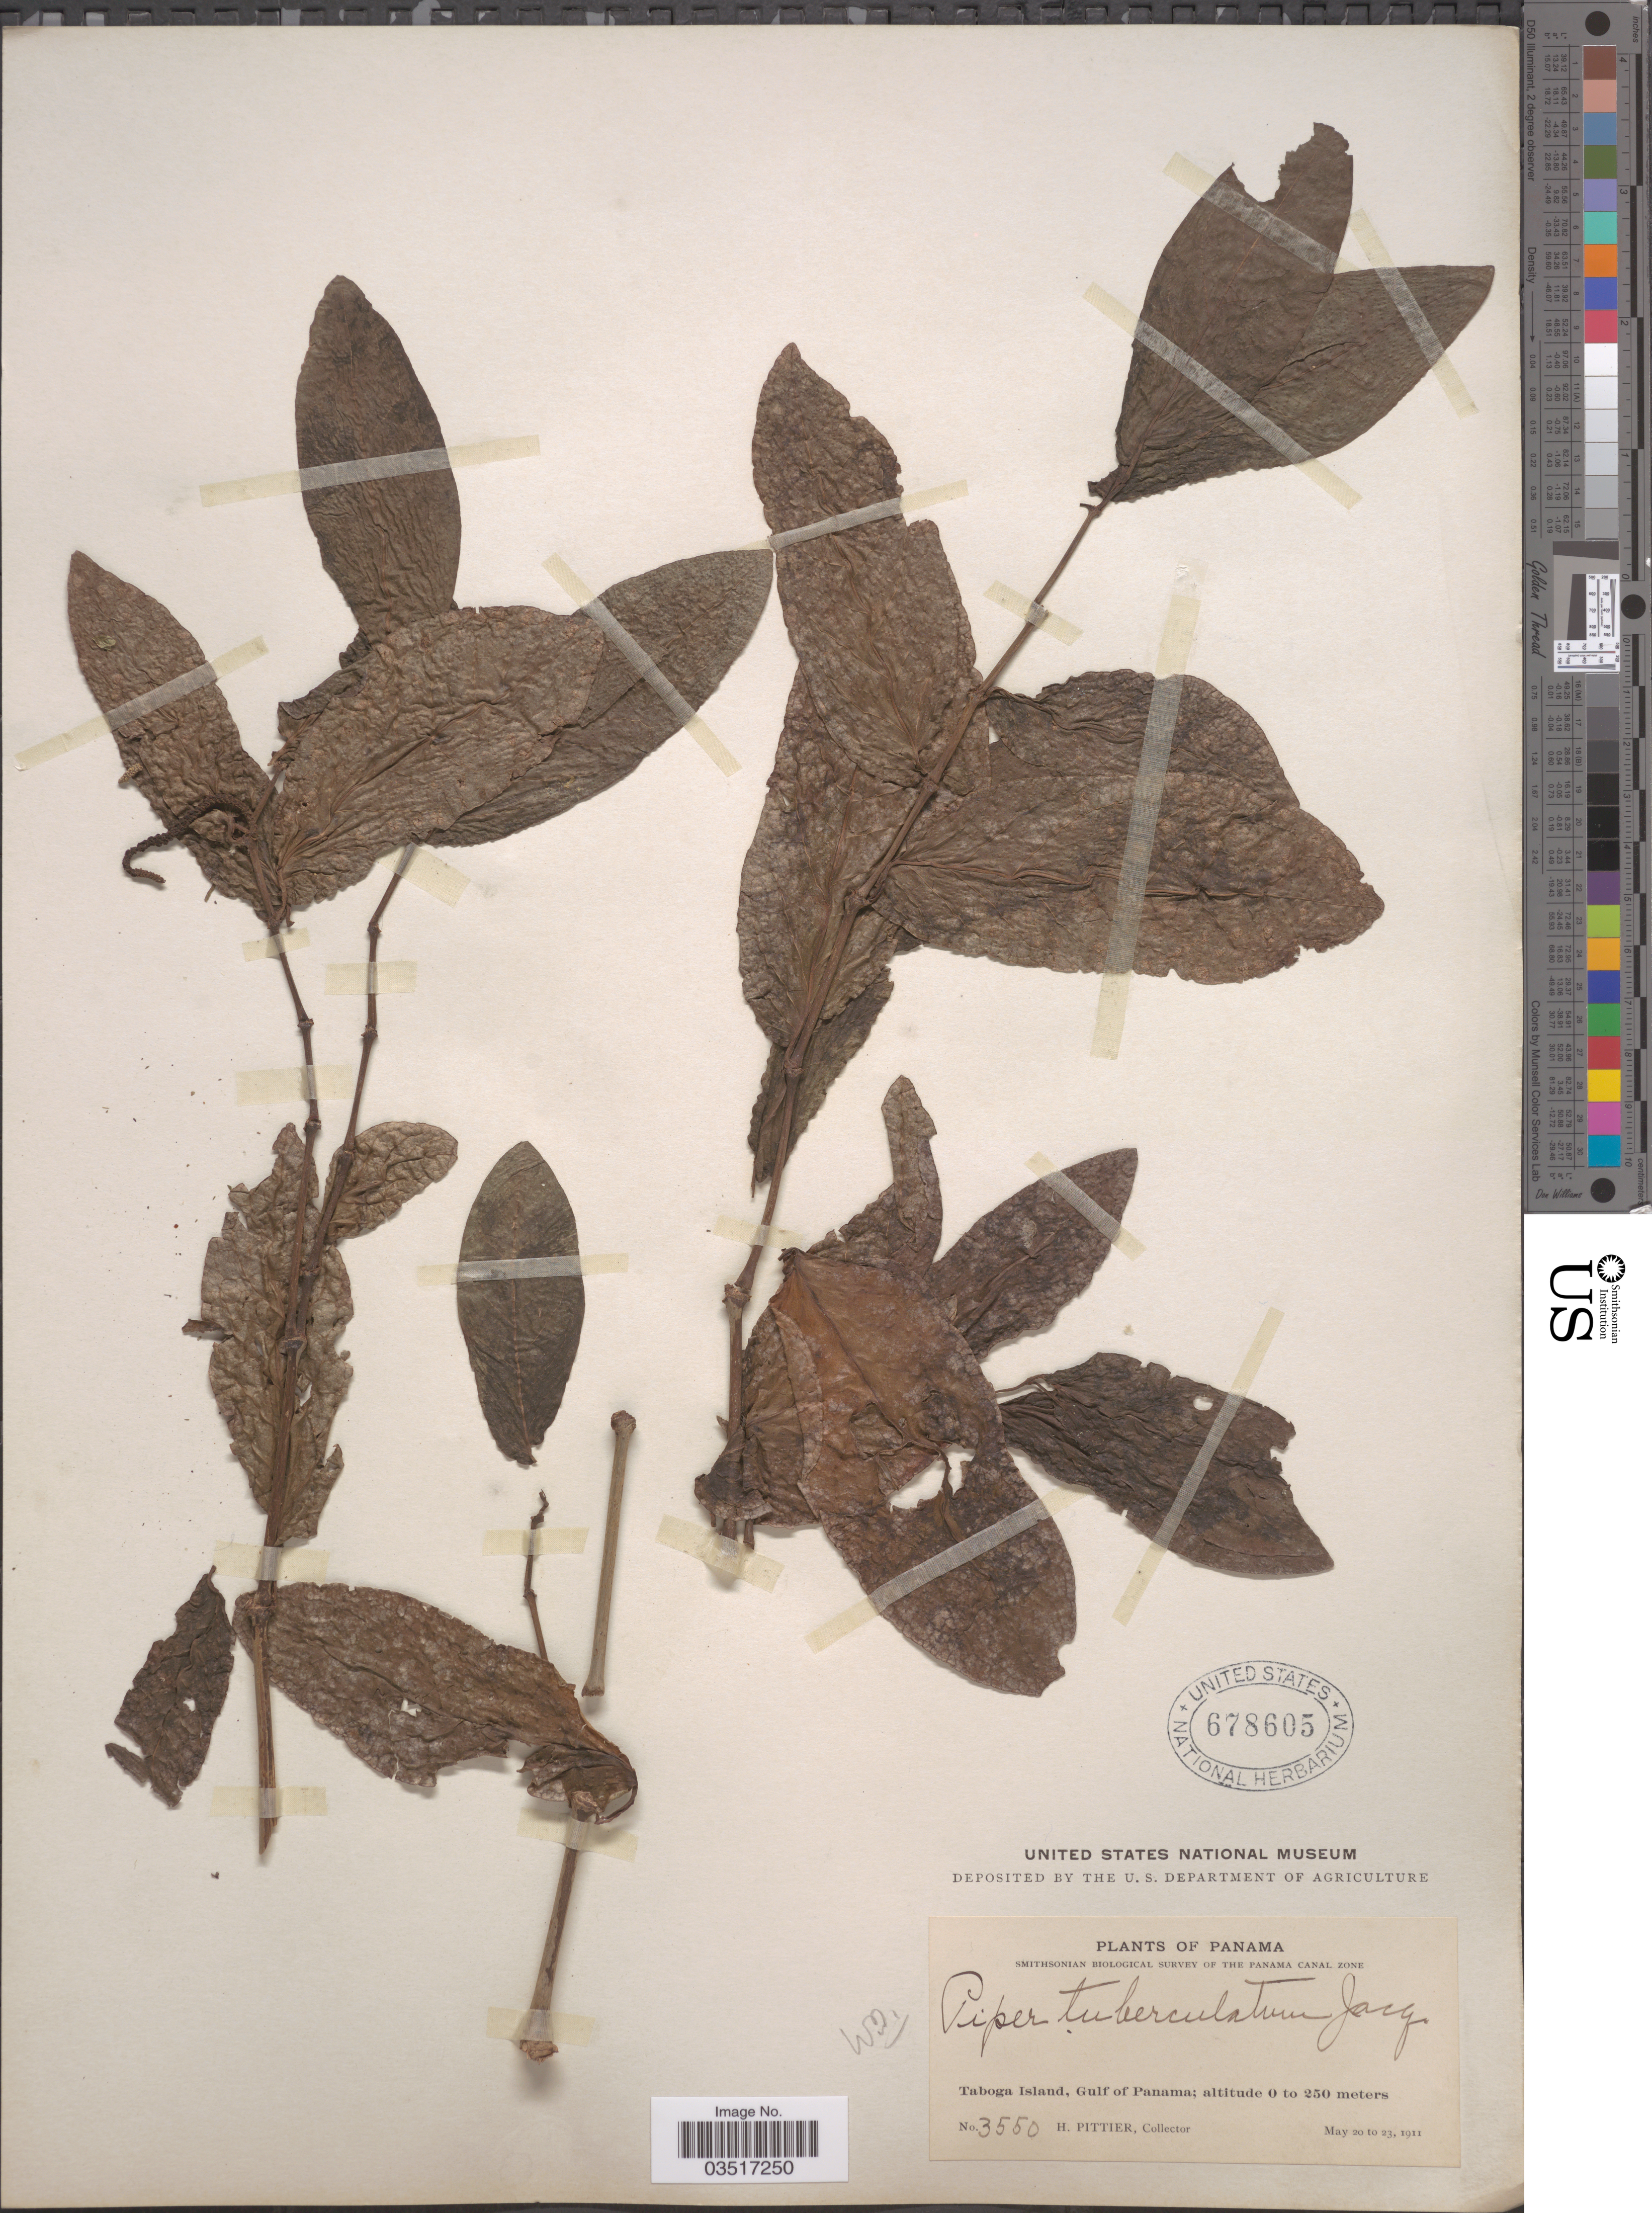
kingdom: Plantae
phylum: Tracheophyta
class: Magnoliopsida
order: Piperales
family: Piperaceae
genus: Piper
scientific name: Piper tuberculatum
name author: Jacq.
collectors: H. F. Pittier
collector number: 3550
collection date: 1911-05-20/1911-05-23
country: Panama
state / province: Panamá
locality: Taboga Island, Gulf of Panama.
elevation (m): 0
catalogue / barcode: US 678605